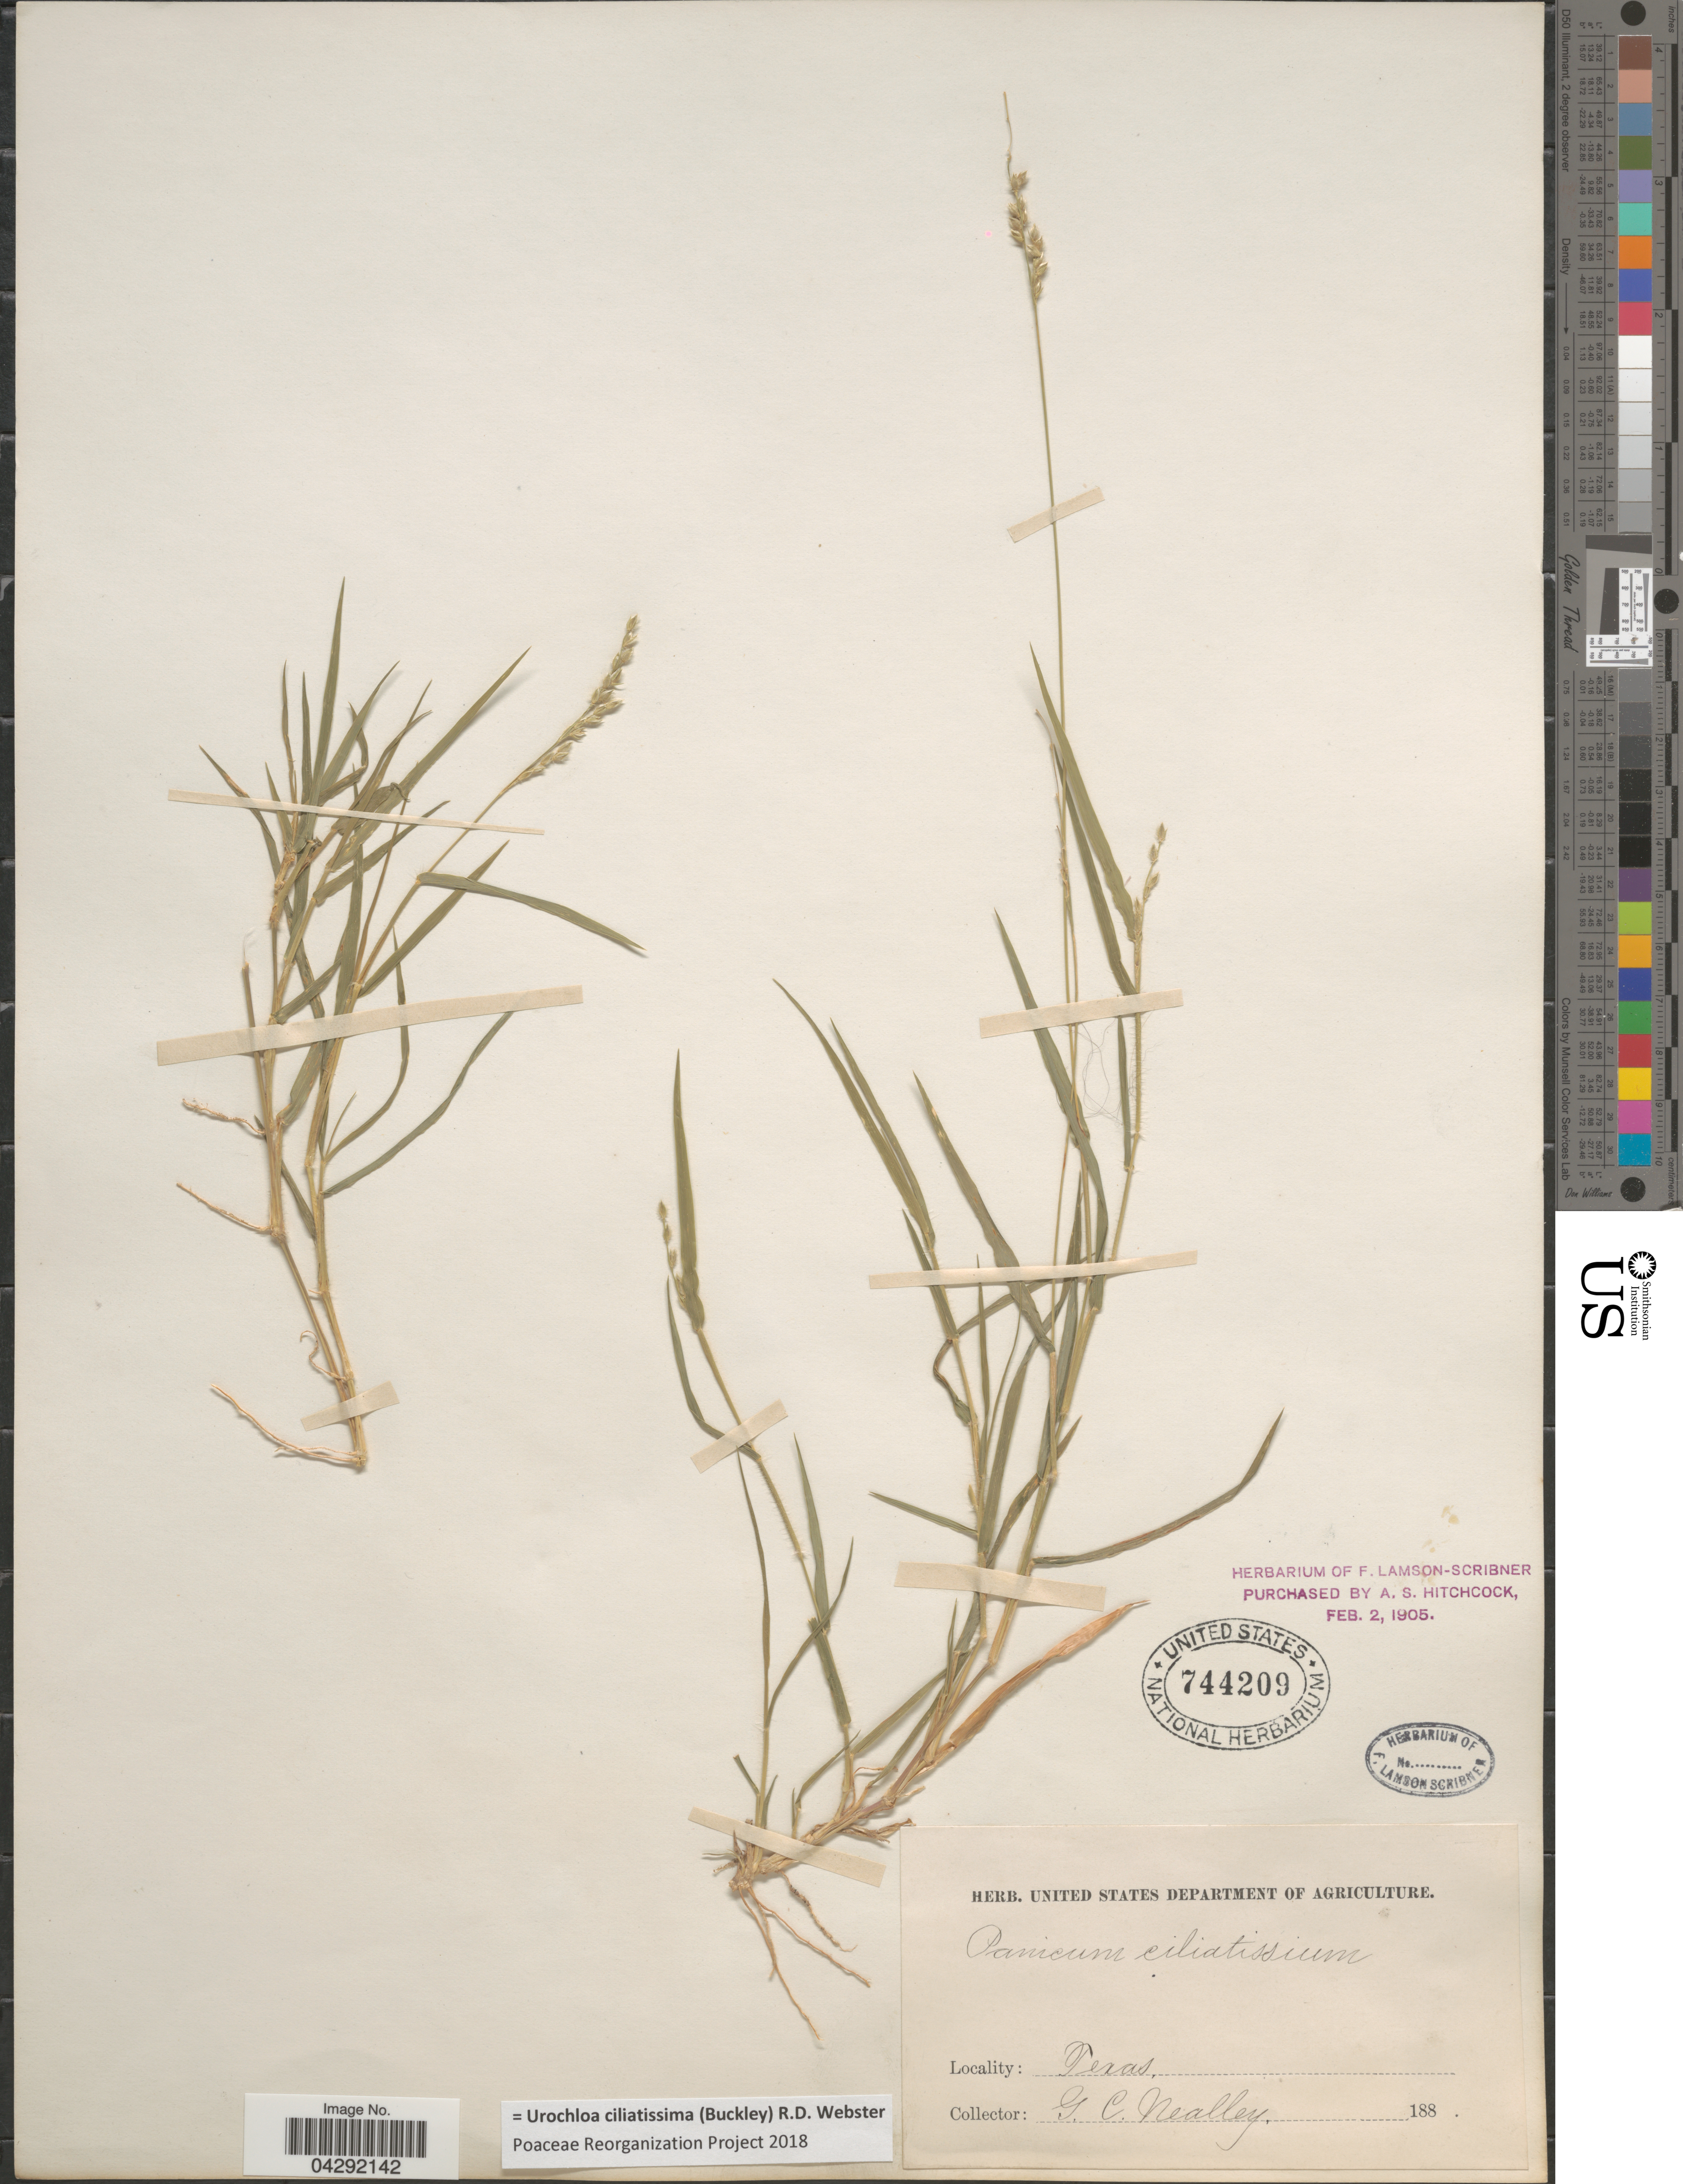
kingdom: Plantae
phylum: Tracheophyta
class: Liliopsida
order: Poales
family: Poaceae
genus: Urochloa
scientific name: Urochloa ciliatissima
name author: (Buckley) R.D. Webster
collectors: G. C. Nealley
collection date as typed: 188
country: United States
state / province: Texas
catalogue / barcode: US 744209